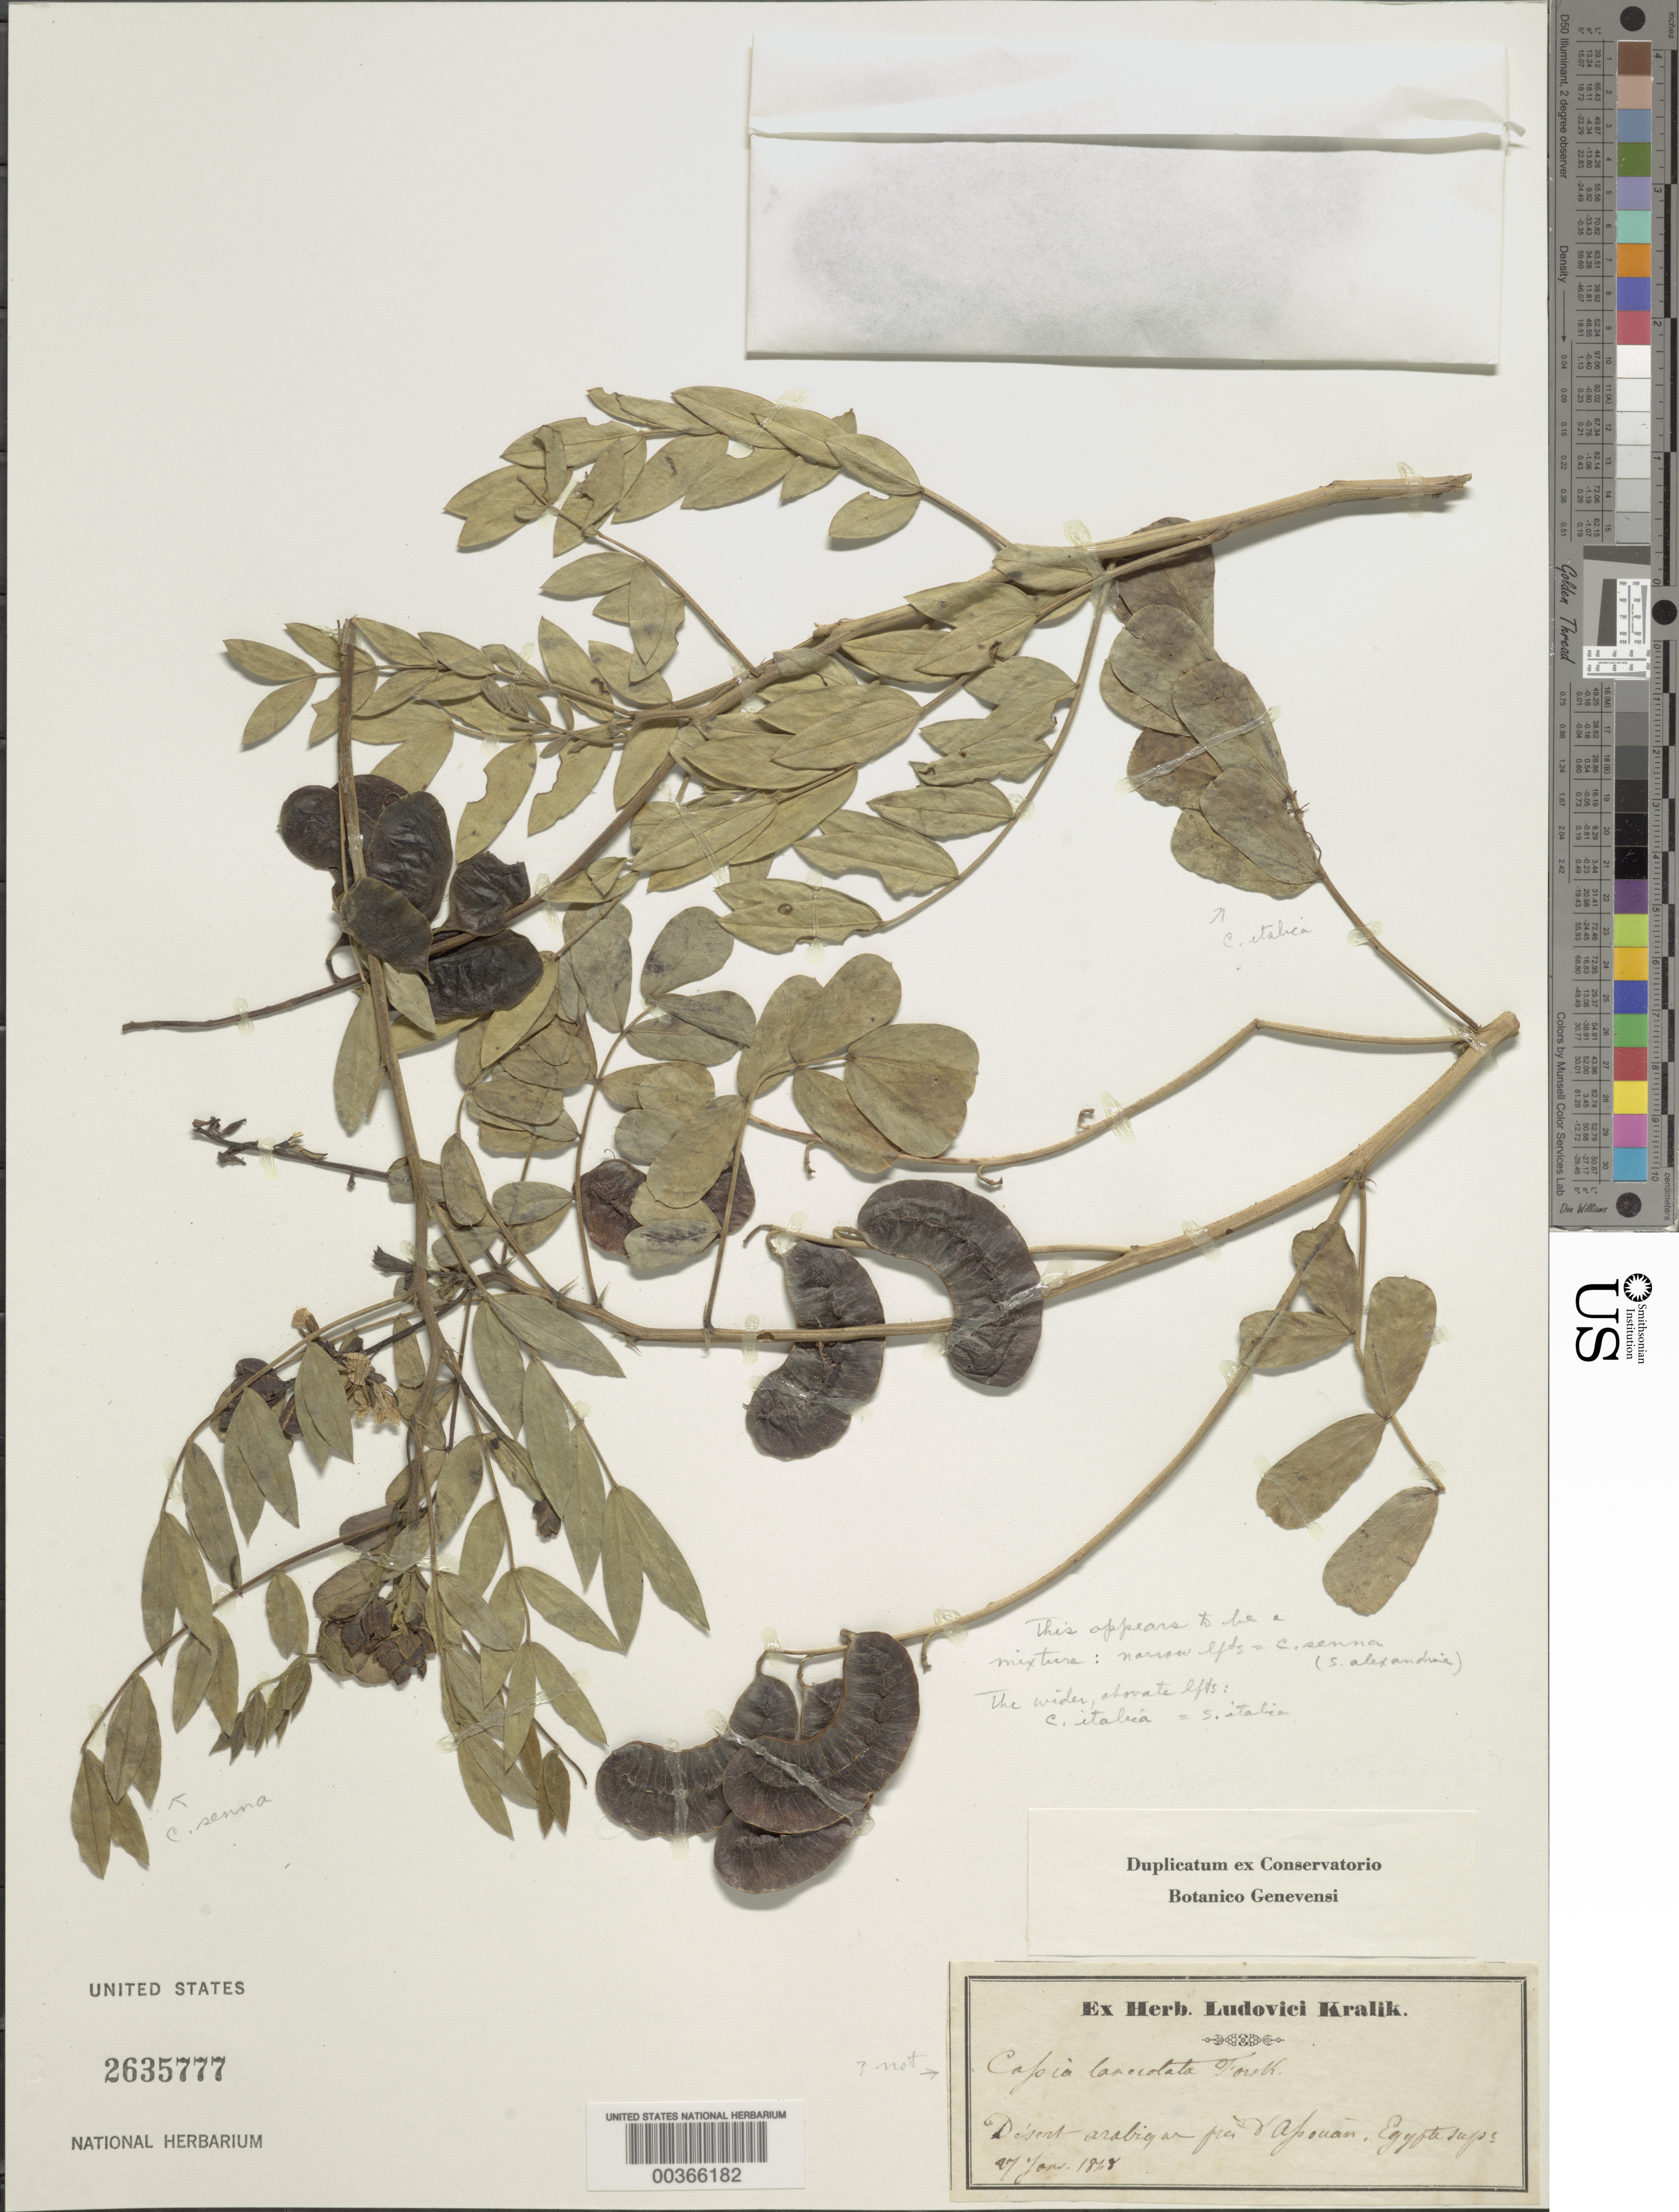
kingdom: Plantae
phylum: Tracheophyta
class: Magnoliopsida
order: Fabales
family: Fabaceae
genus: Senna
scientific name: Senna italica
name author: Mill.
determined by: Strong, Mark T., (BOT), Smithsonian Institution - National Museum of Natural History (UNITED STATES)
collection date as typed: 27 Jan 1828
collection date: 1828-01-27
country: Egypt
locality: Desert Arabian pres d'Apouan. [Arabian Desert near Apouan]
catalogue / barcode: US 2635777